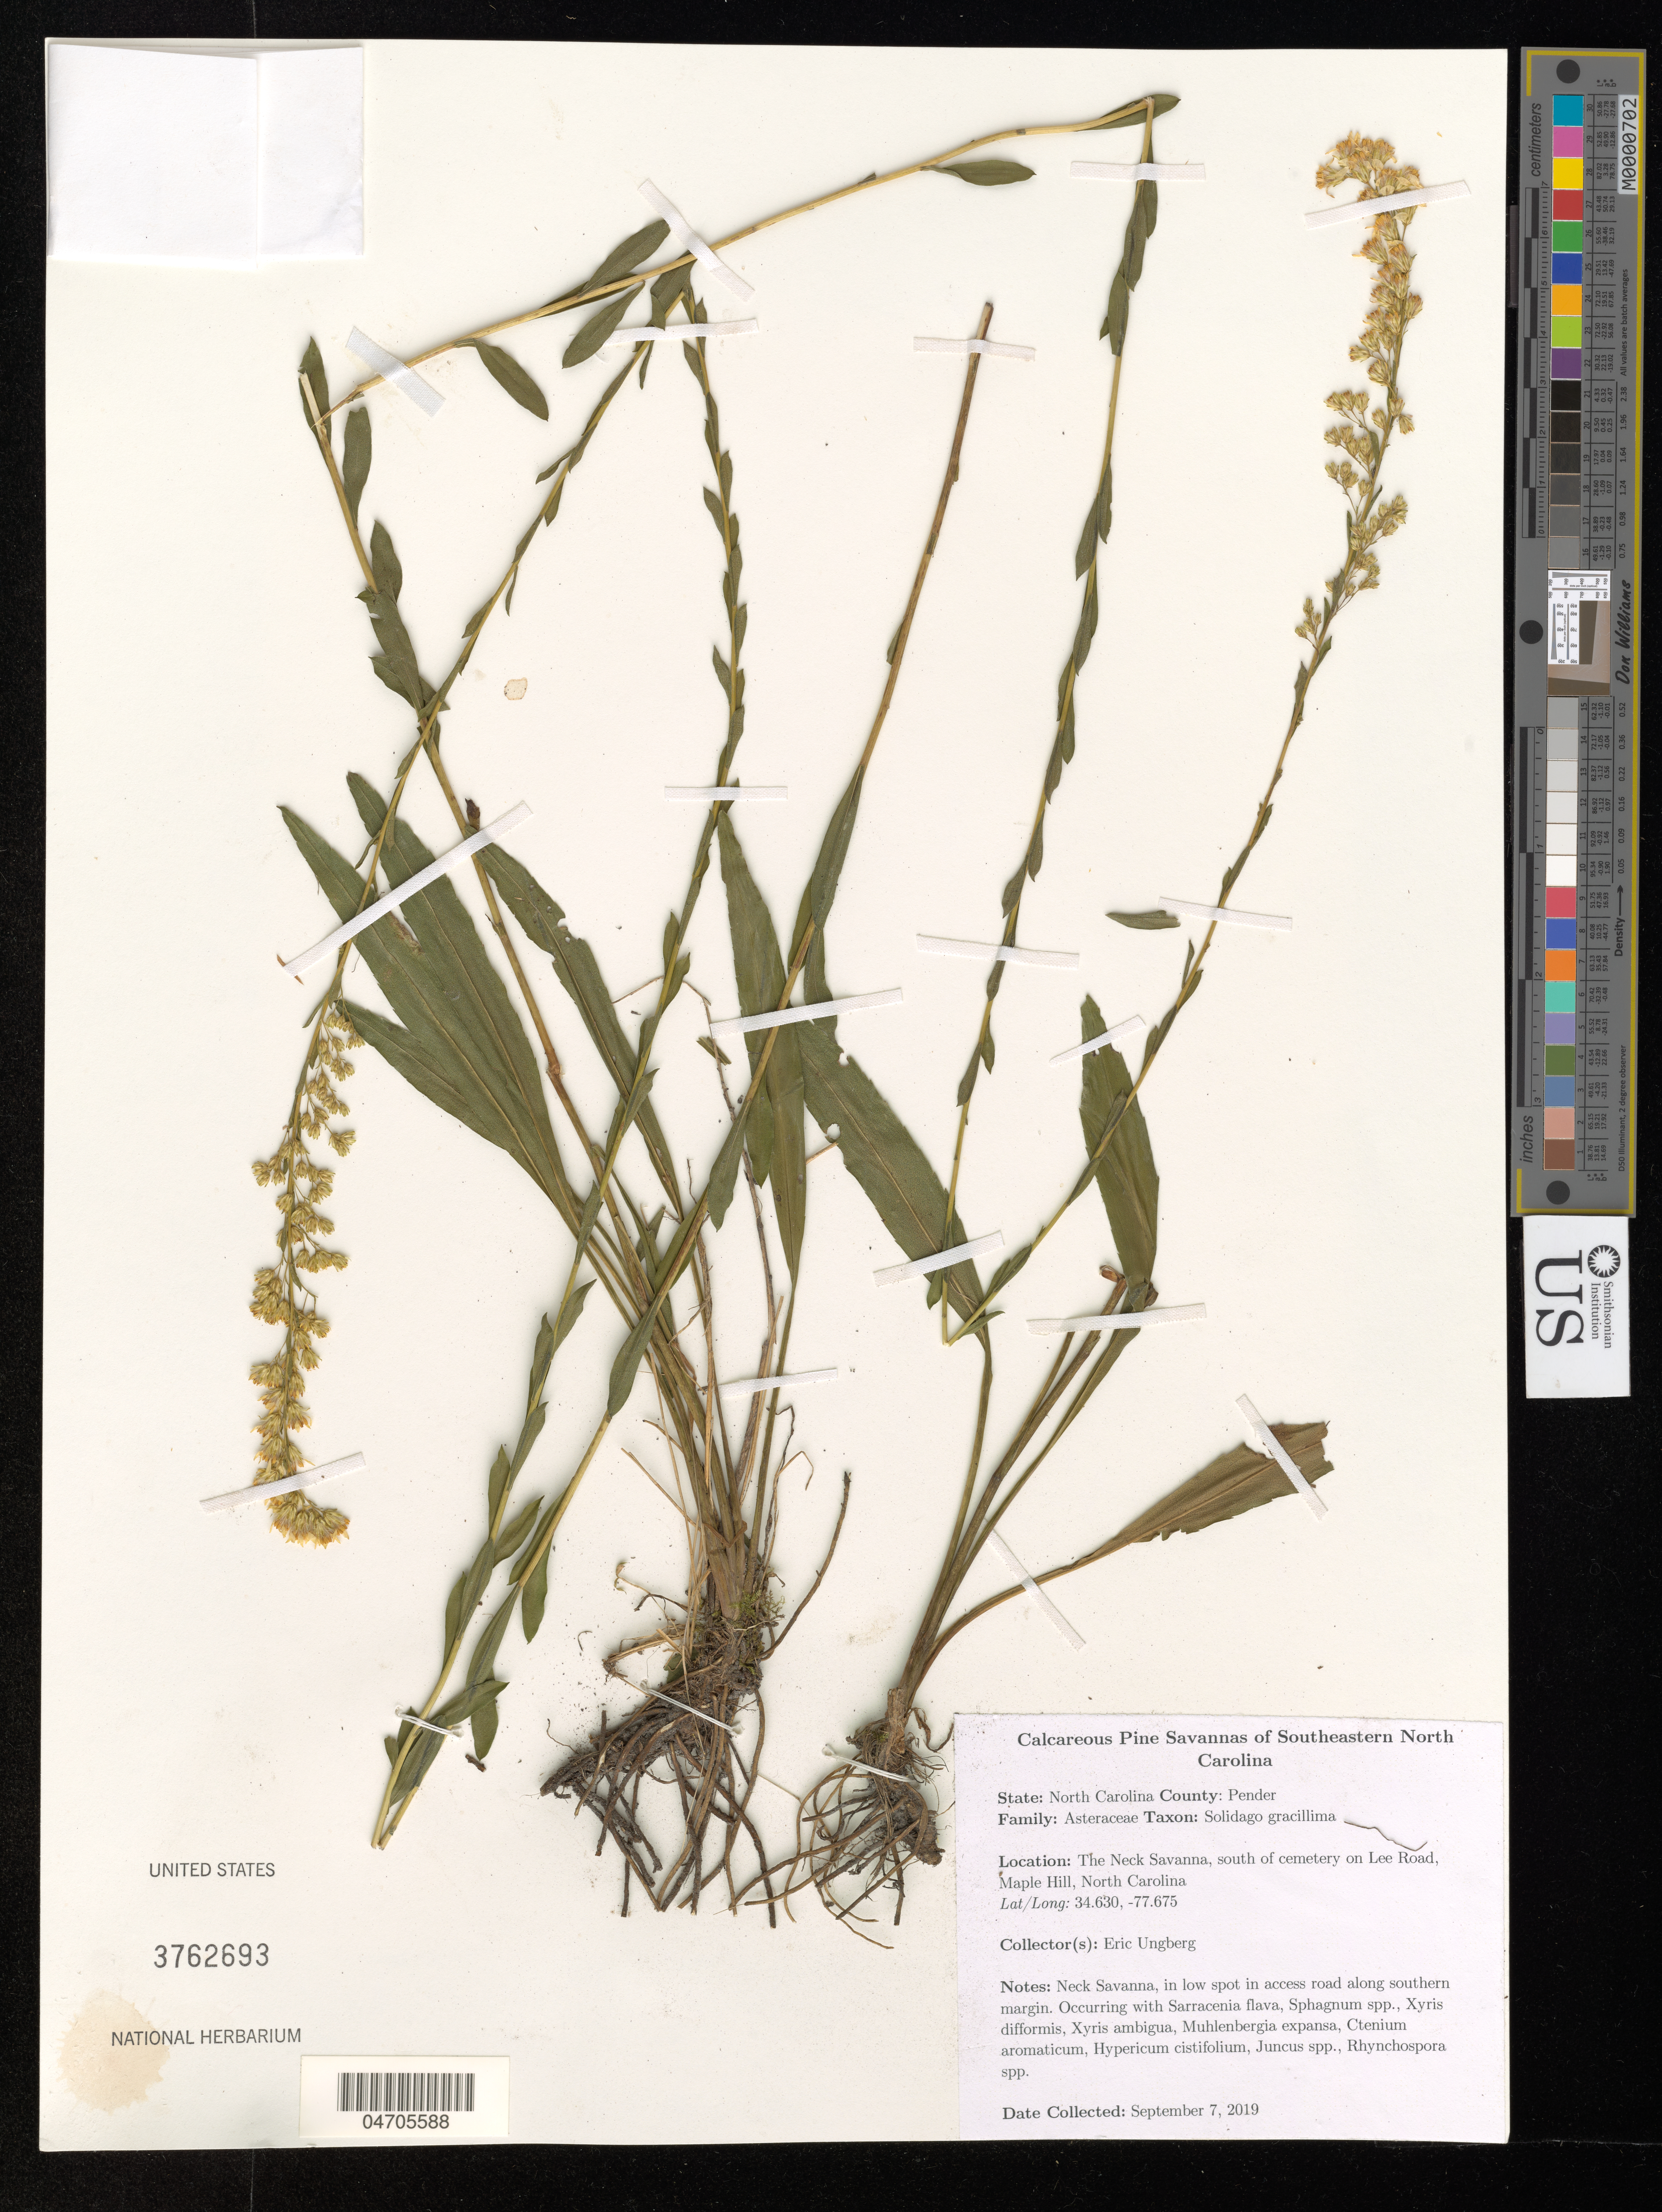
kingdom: Plantae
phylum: Tracheophyta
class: Magnoliopsida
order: Asterales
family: Asteraceae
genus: Solidago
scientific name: Solidago gracillima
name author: Torr. & A. Gray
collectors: E. Ungberg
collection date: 2019-09-07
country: United States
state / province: North Carolina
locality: Calcareous Pine Savannas of Southeastern North Carolina. County: Pender. The Neck Savanna, south of cemetery on Lee Road, Maple Hill. Neck Savanna, in low spot in accesss road along southern margin.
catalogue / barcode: US 3762693